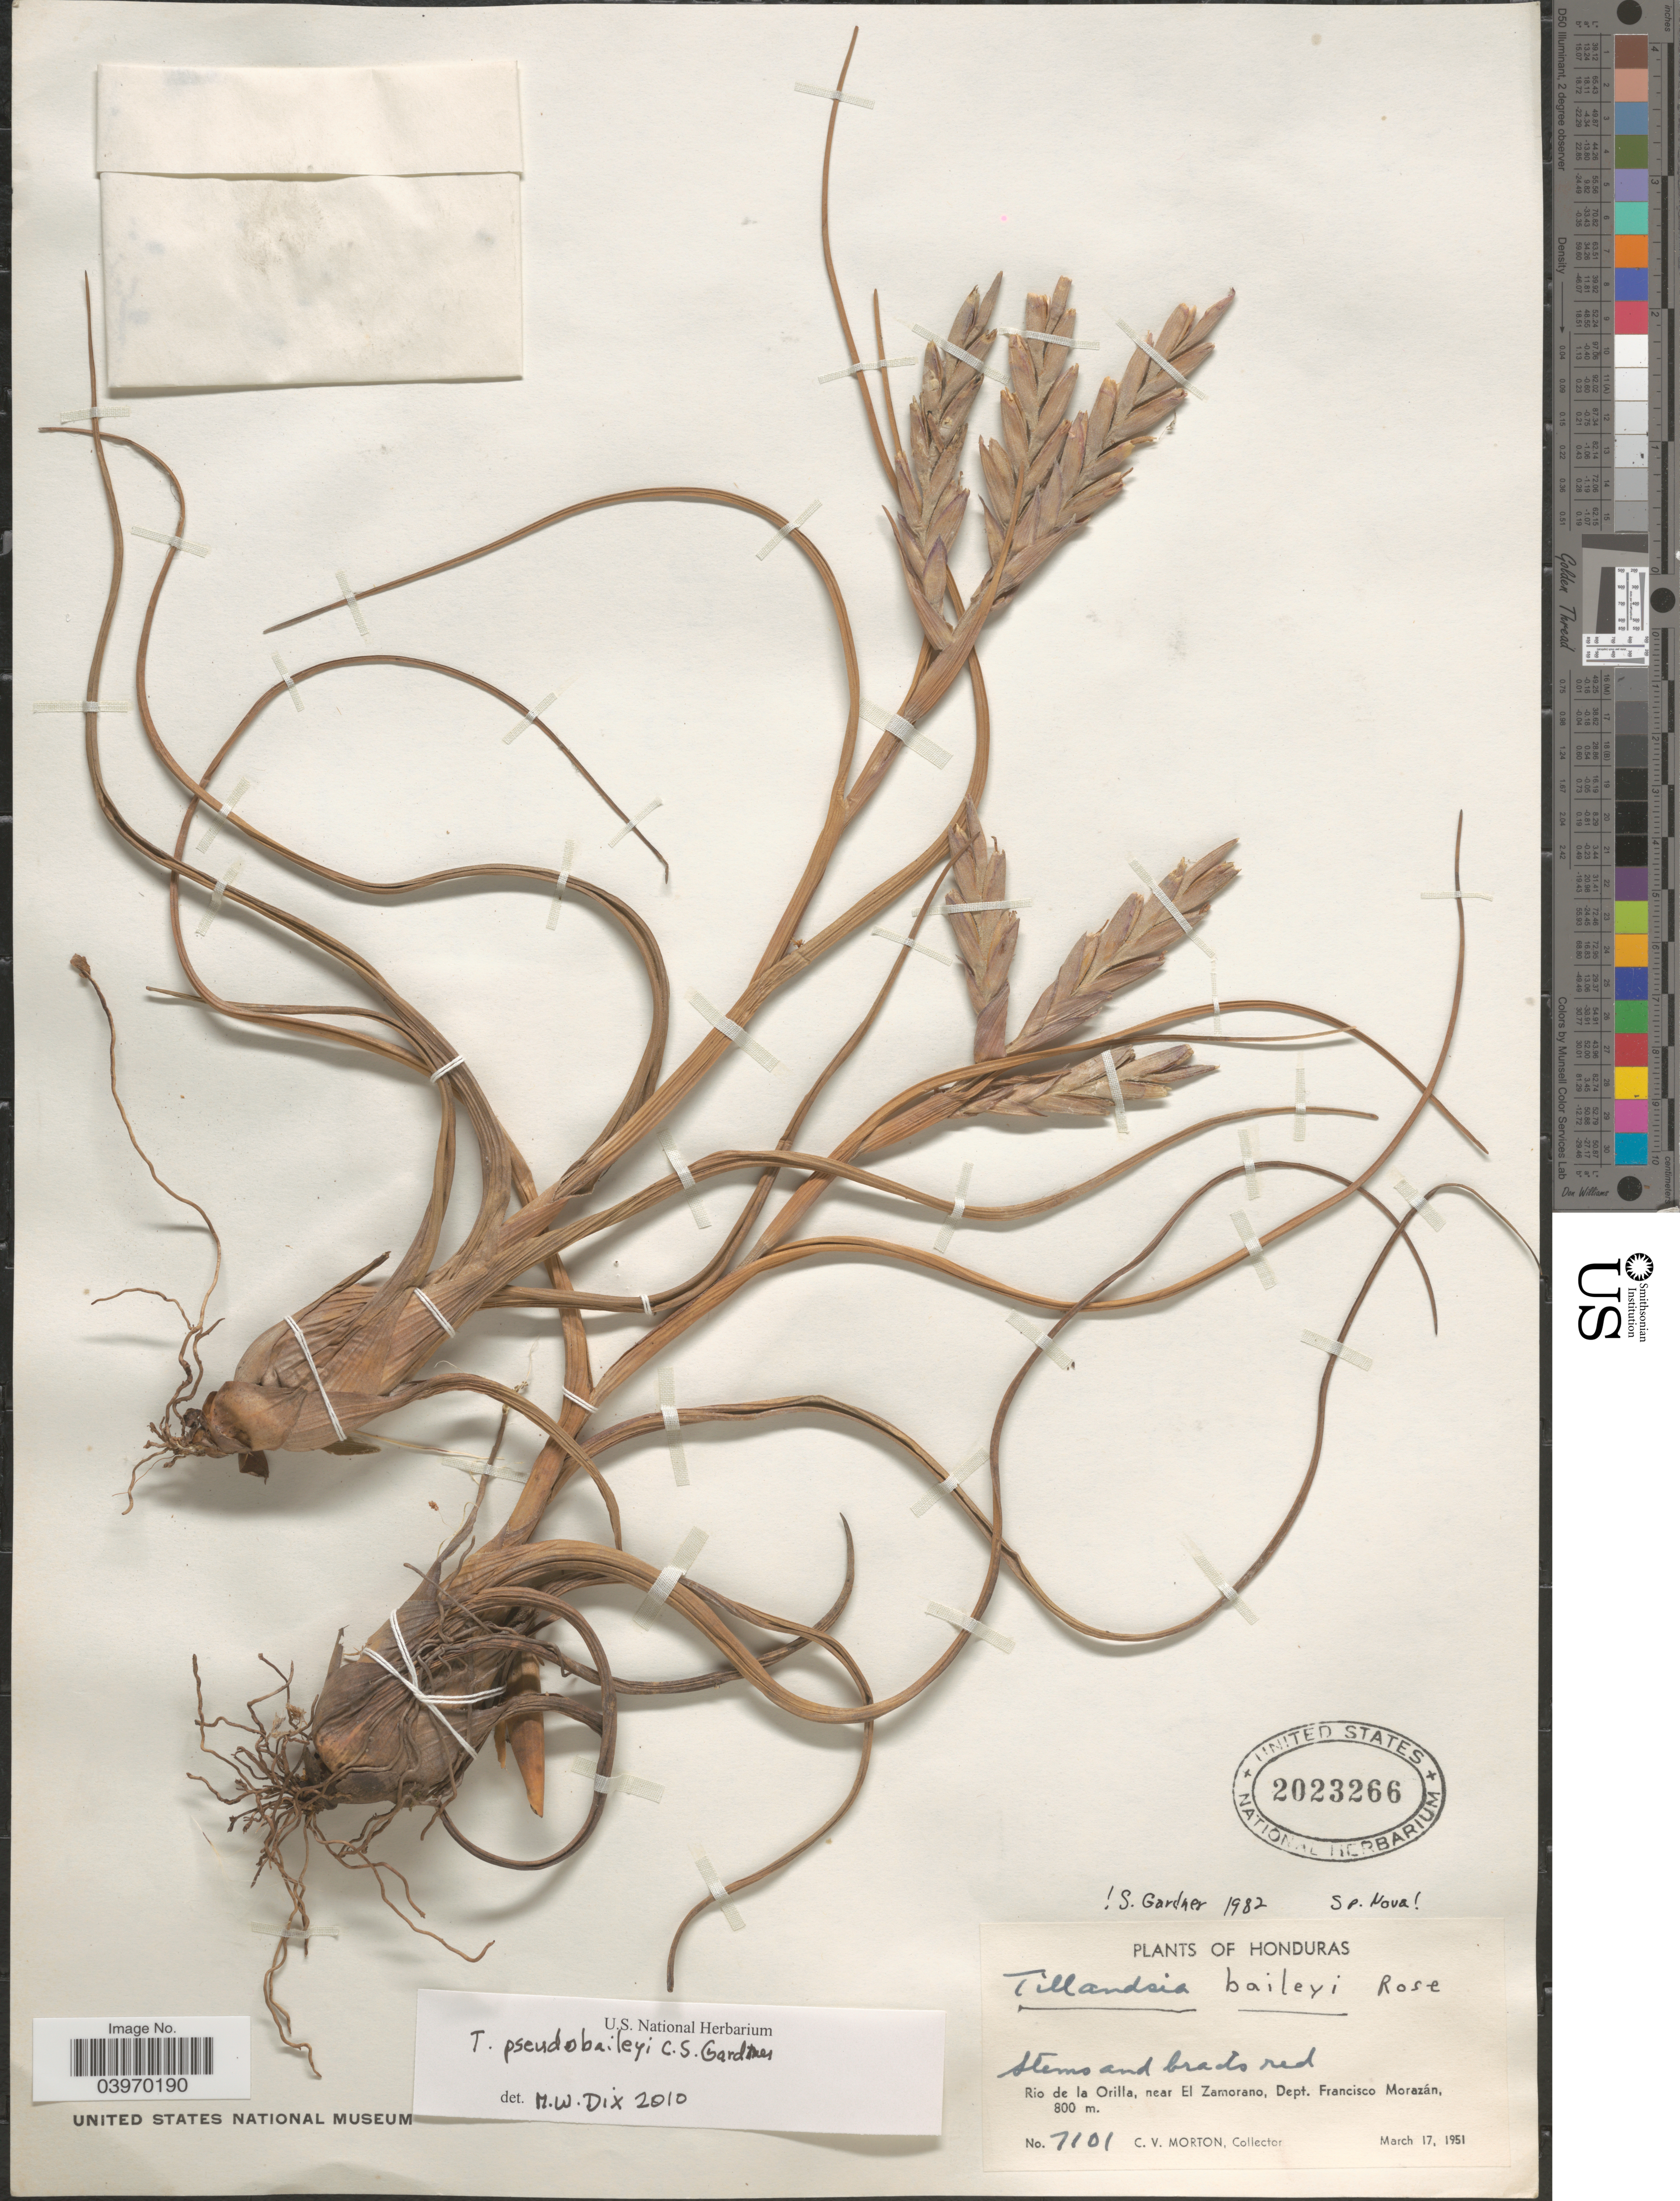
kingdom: Plantae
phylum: Tracheophyta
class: Liliopsida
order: Poales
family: Bromeliaceae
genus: Tillandsia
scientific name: Tillandsia baileyi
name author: Rose ex Small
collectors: C. V. Morton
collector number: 7101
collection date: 1951-03-17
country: Honduras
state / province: Fco. Morazán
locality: Rio de la Orilla, near El Zamorano, Dept. Francisco Morazán.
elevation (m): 800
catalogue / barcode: US 2023266